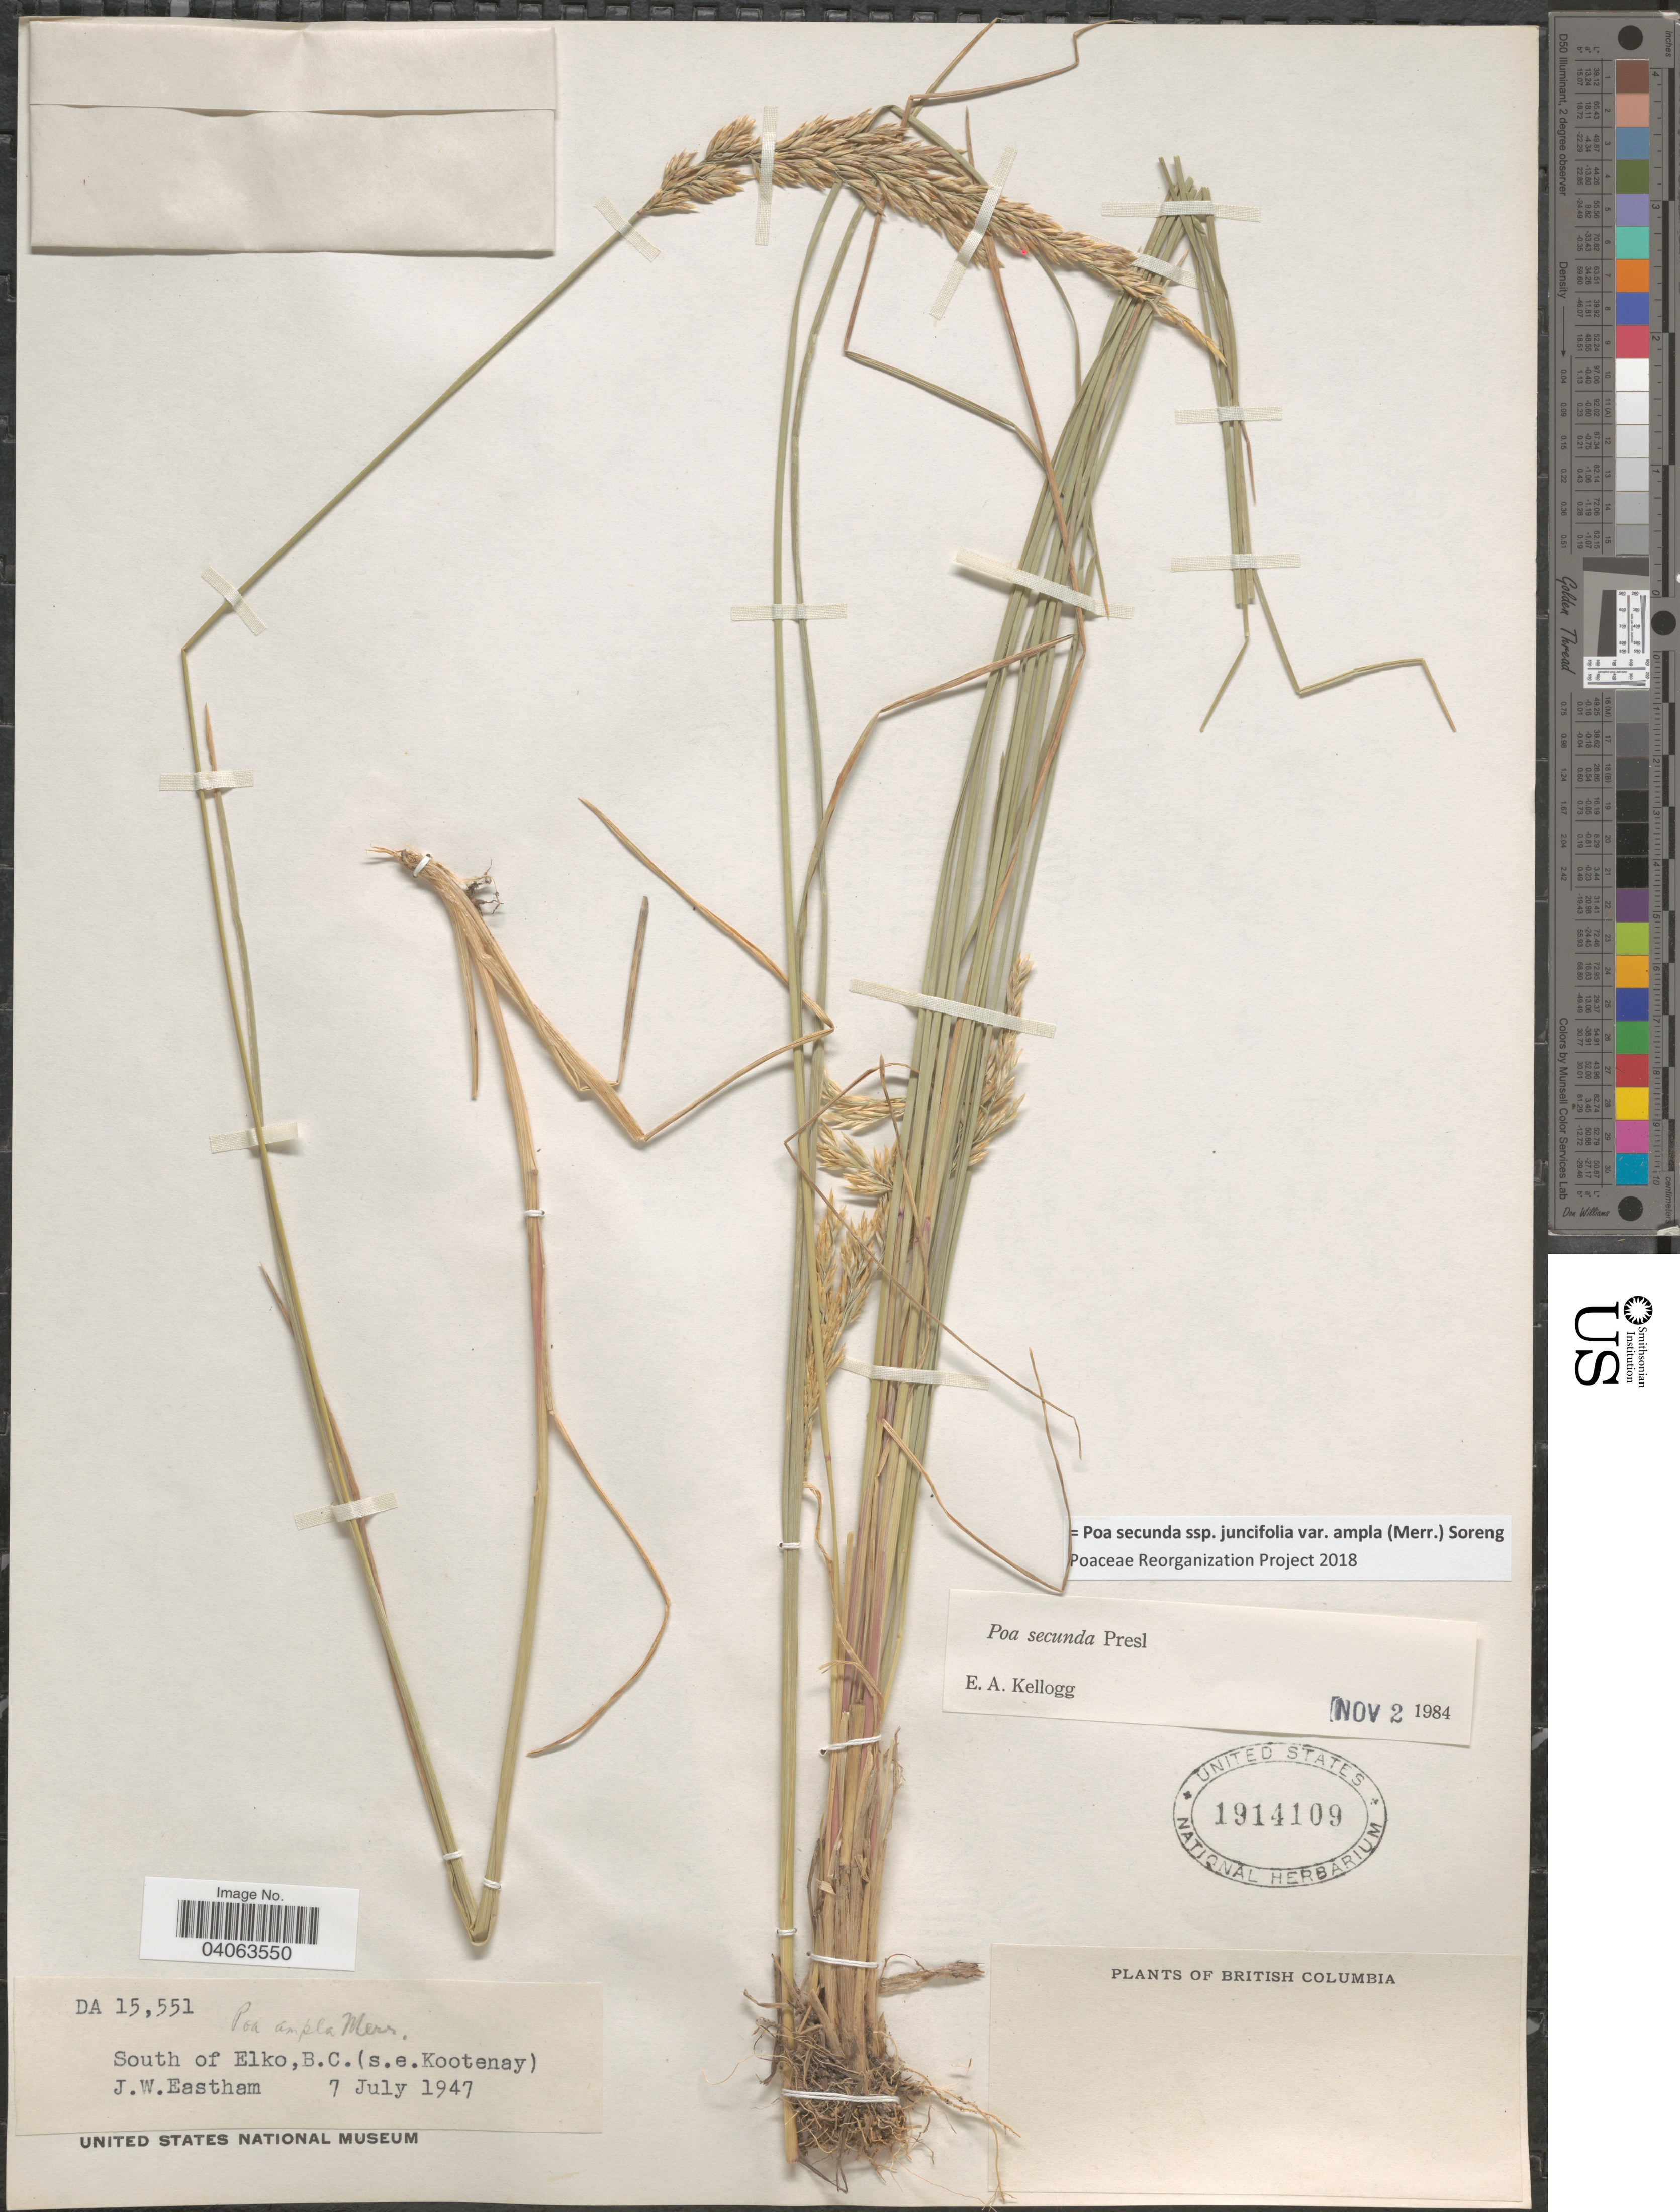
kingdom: Plantae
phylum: Tracheophyta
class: Liliopsida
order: Poales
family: Poaceae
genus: Poa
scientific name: Poa secunda subsp. juncifolia var. ampla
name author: (Merr.) Soreng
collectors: J. Eastham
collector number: DA15551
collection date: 1947-07-07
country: Canada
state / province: British Columbia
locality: South of Elko (s. e. Kootenay).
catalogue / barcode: US 1914109